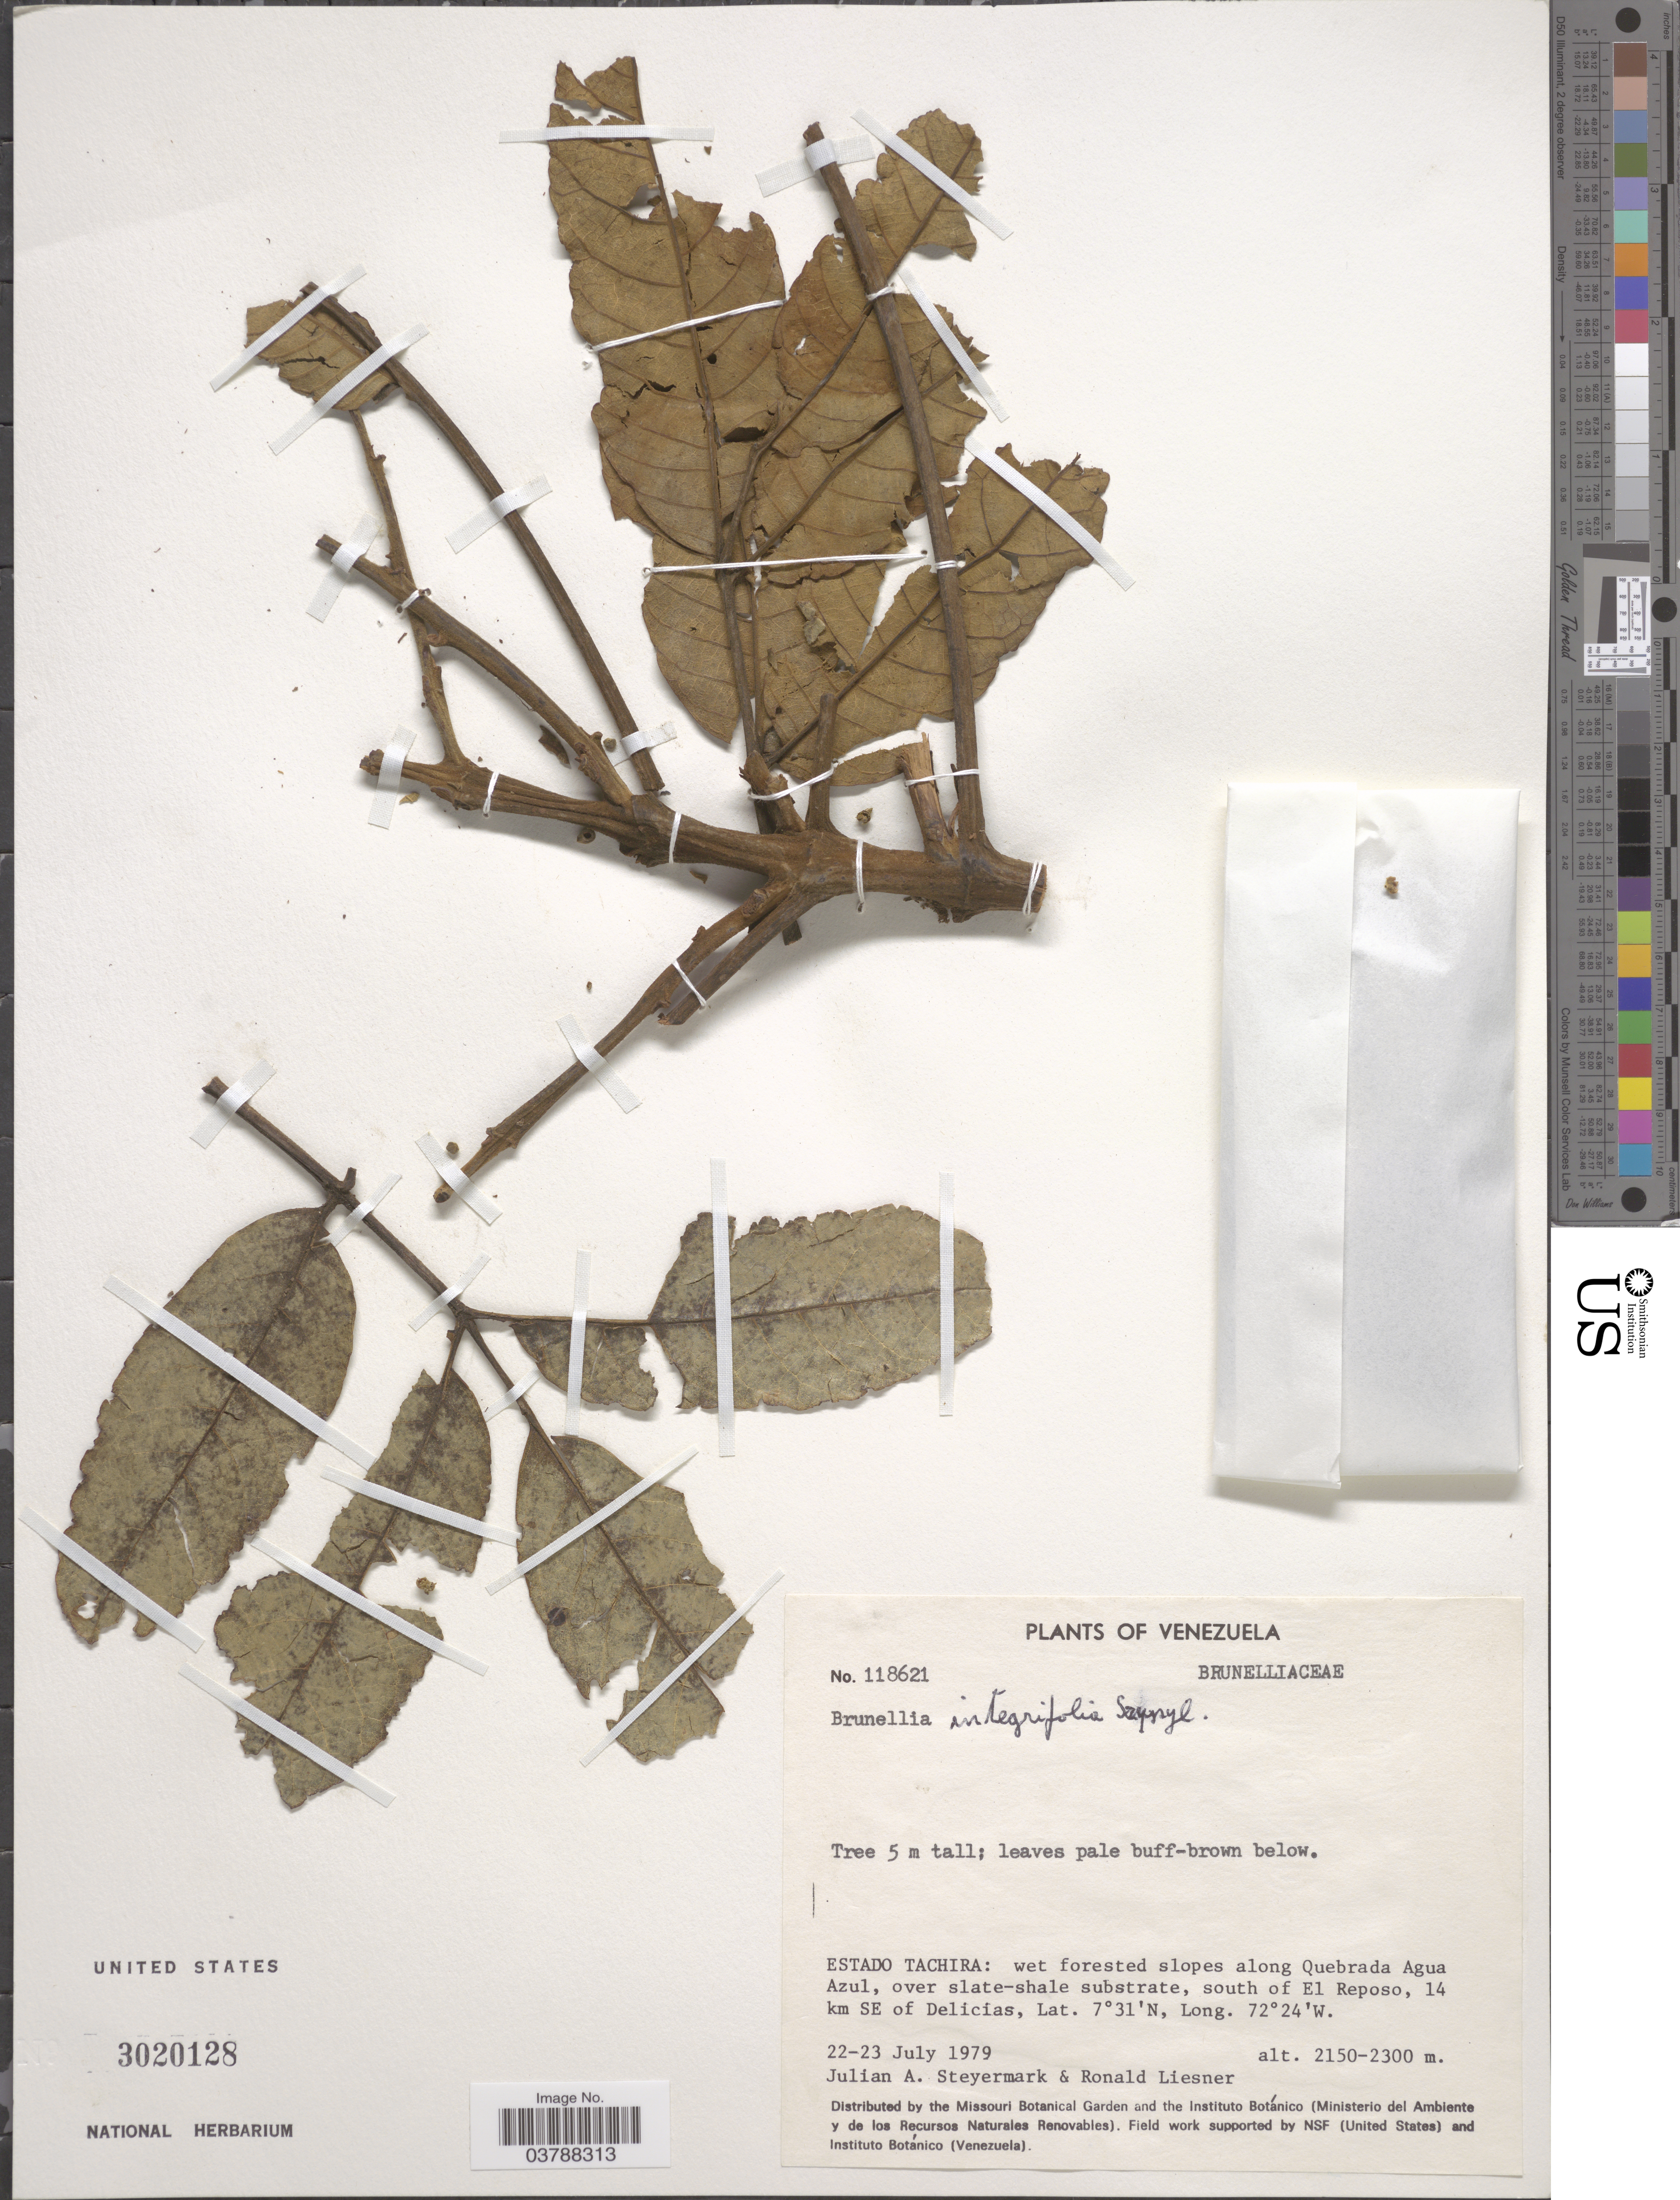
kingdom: Plantae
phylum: Tracheophyta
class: Magnoliopsida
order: Oxalidales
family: Brunelliaceae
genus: Brunellia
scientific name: Brunellia integrifolia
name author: Szyszyl.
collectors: J. Steyermark & R. L. Liesner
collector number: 118621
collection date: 1979-07-22/1979-07-23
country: Venezuela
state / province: Tachira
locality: Wet forested slope along Quebrada Agua Azul, south of El Reposo, 14 km SE of Delicias.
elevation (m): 2150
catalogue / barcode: US 3020128